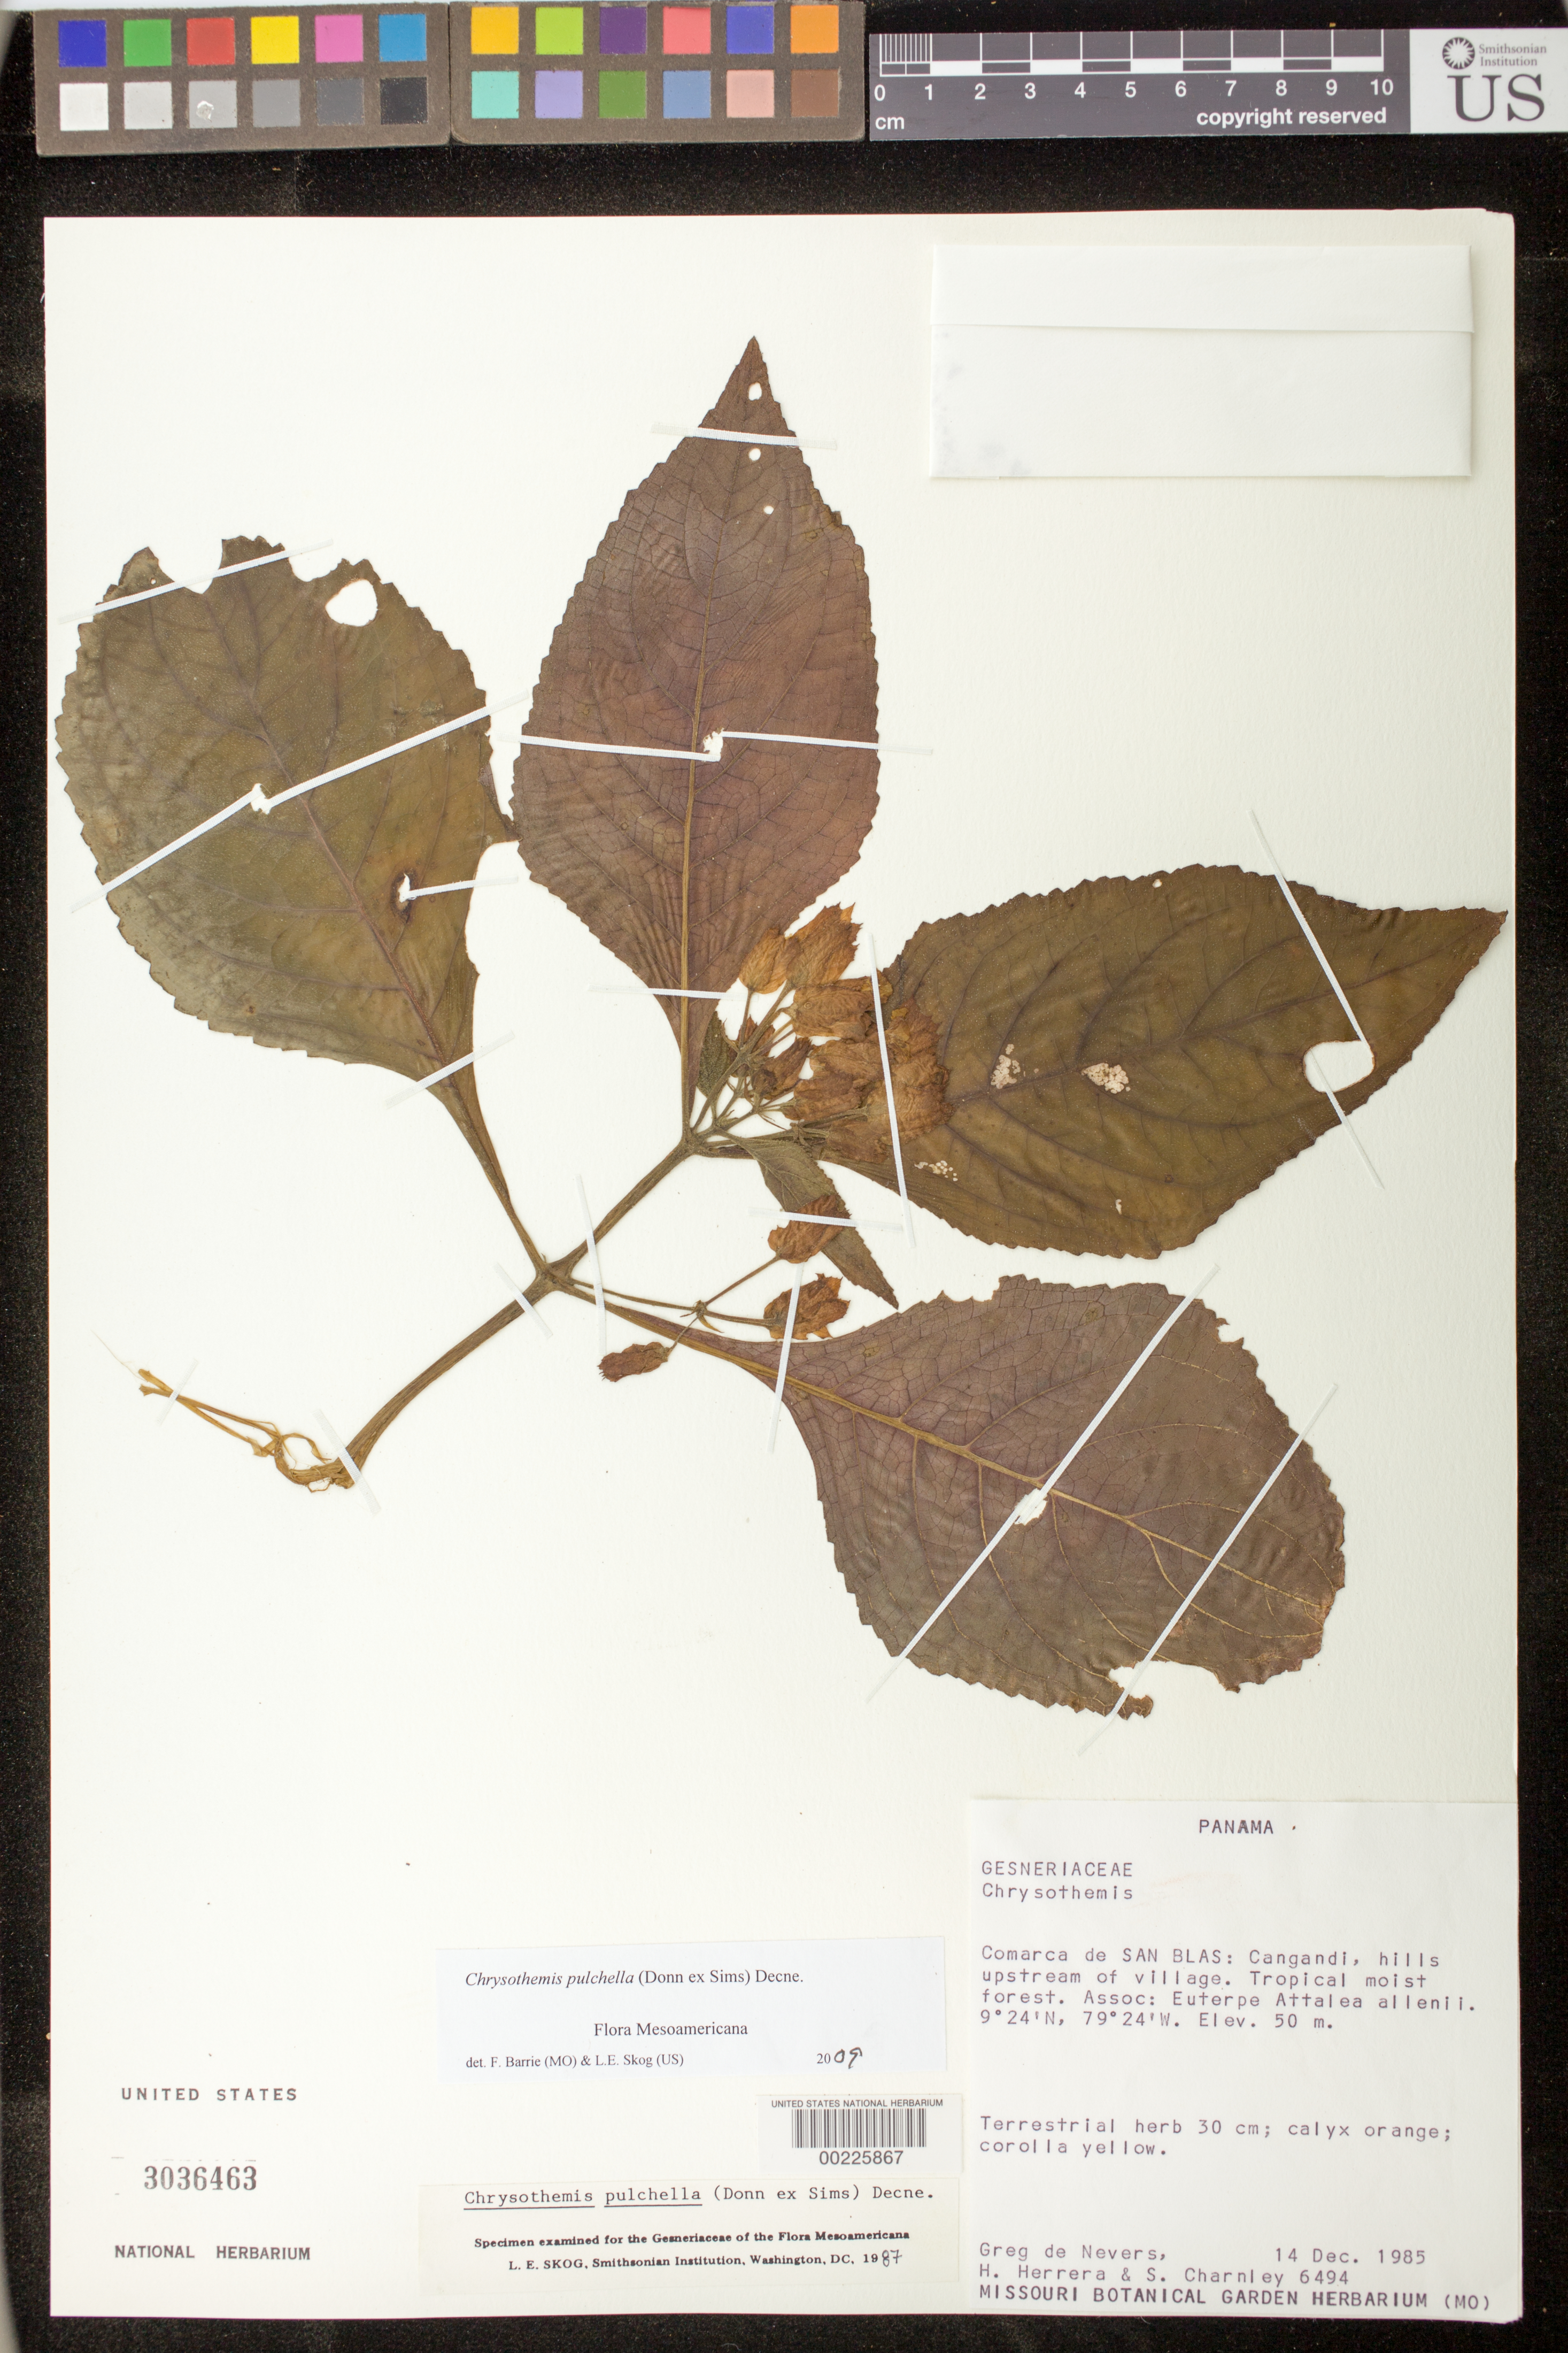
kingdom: Plantae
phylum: Tracheophyta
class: Magnoliopsida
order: Lamiales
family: Gesneriaceae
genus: Chrysothemis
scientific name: Chrysothemis pulchella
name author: (Donn ex Sims) Decne.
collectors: G. C. de Nevers & et al.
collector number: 6494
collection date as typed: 14 Dec 1985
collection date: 1985-12-14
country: Panama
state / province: Kuna Yala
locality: Cangandi, hills upstream of village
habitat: Tropical moist forest, assoc Euterpe attalea allenii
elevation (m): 50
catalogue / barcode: US 3036463